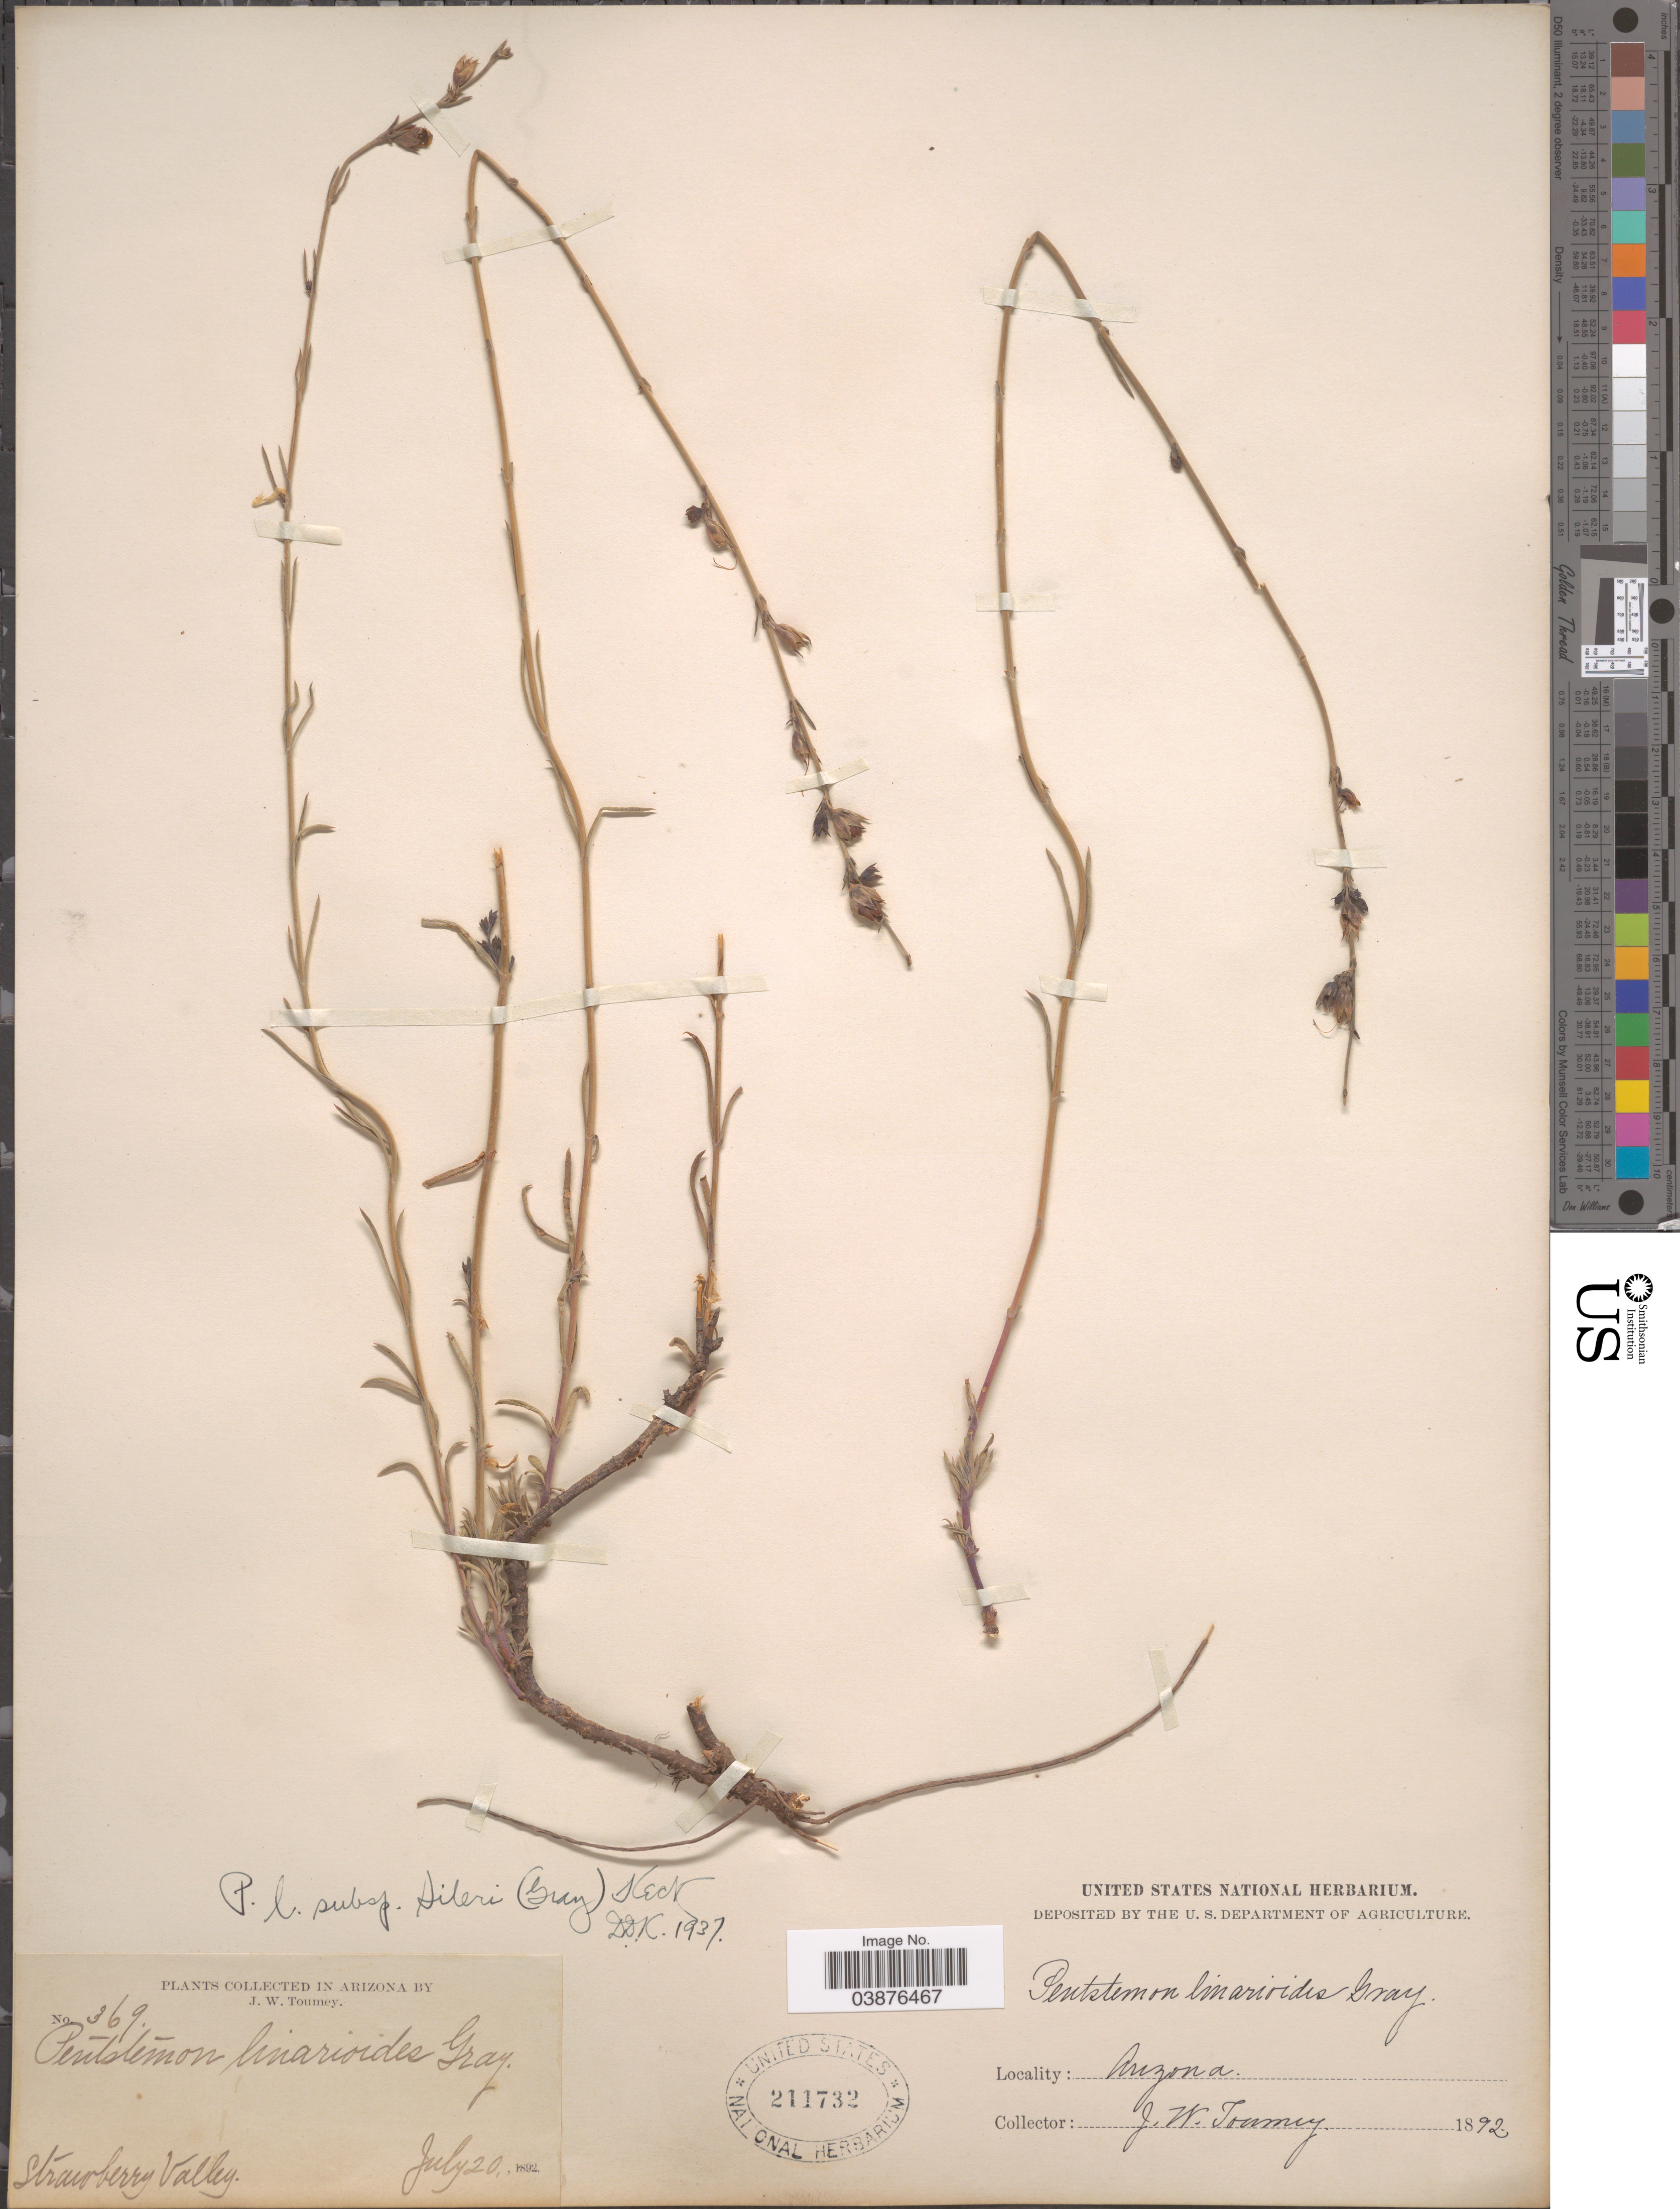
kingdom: Plantae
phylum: Tracheophyta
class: Magnoliopsida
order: Lamiales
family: Plantaginaceae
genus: Penstemon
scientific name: Penstemon linarioides subsp. compactifolius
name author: D.D. Keck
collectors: J. W. Toumey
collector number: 369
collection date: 1892-07-20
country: United States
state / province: Arizona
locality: Strawberry Valley.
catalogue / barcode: US 211732